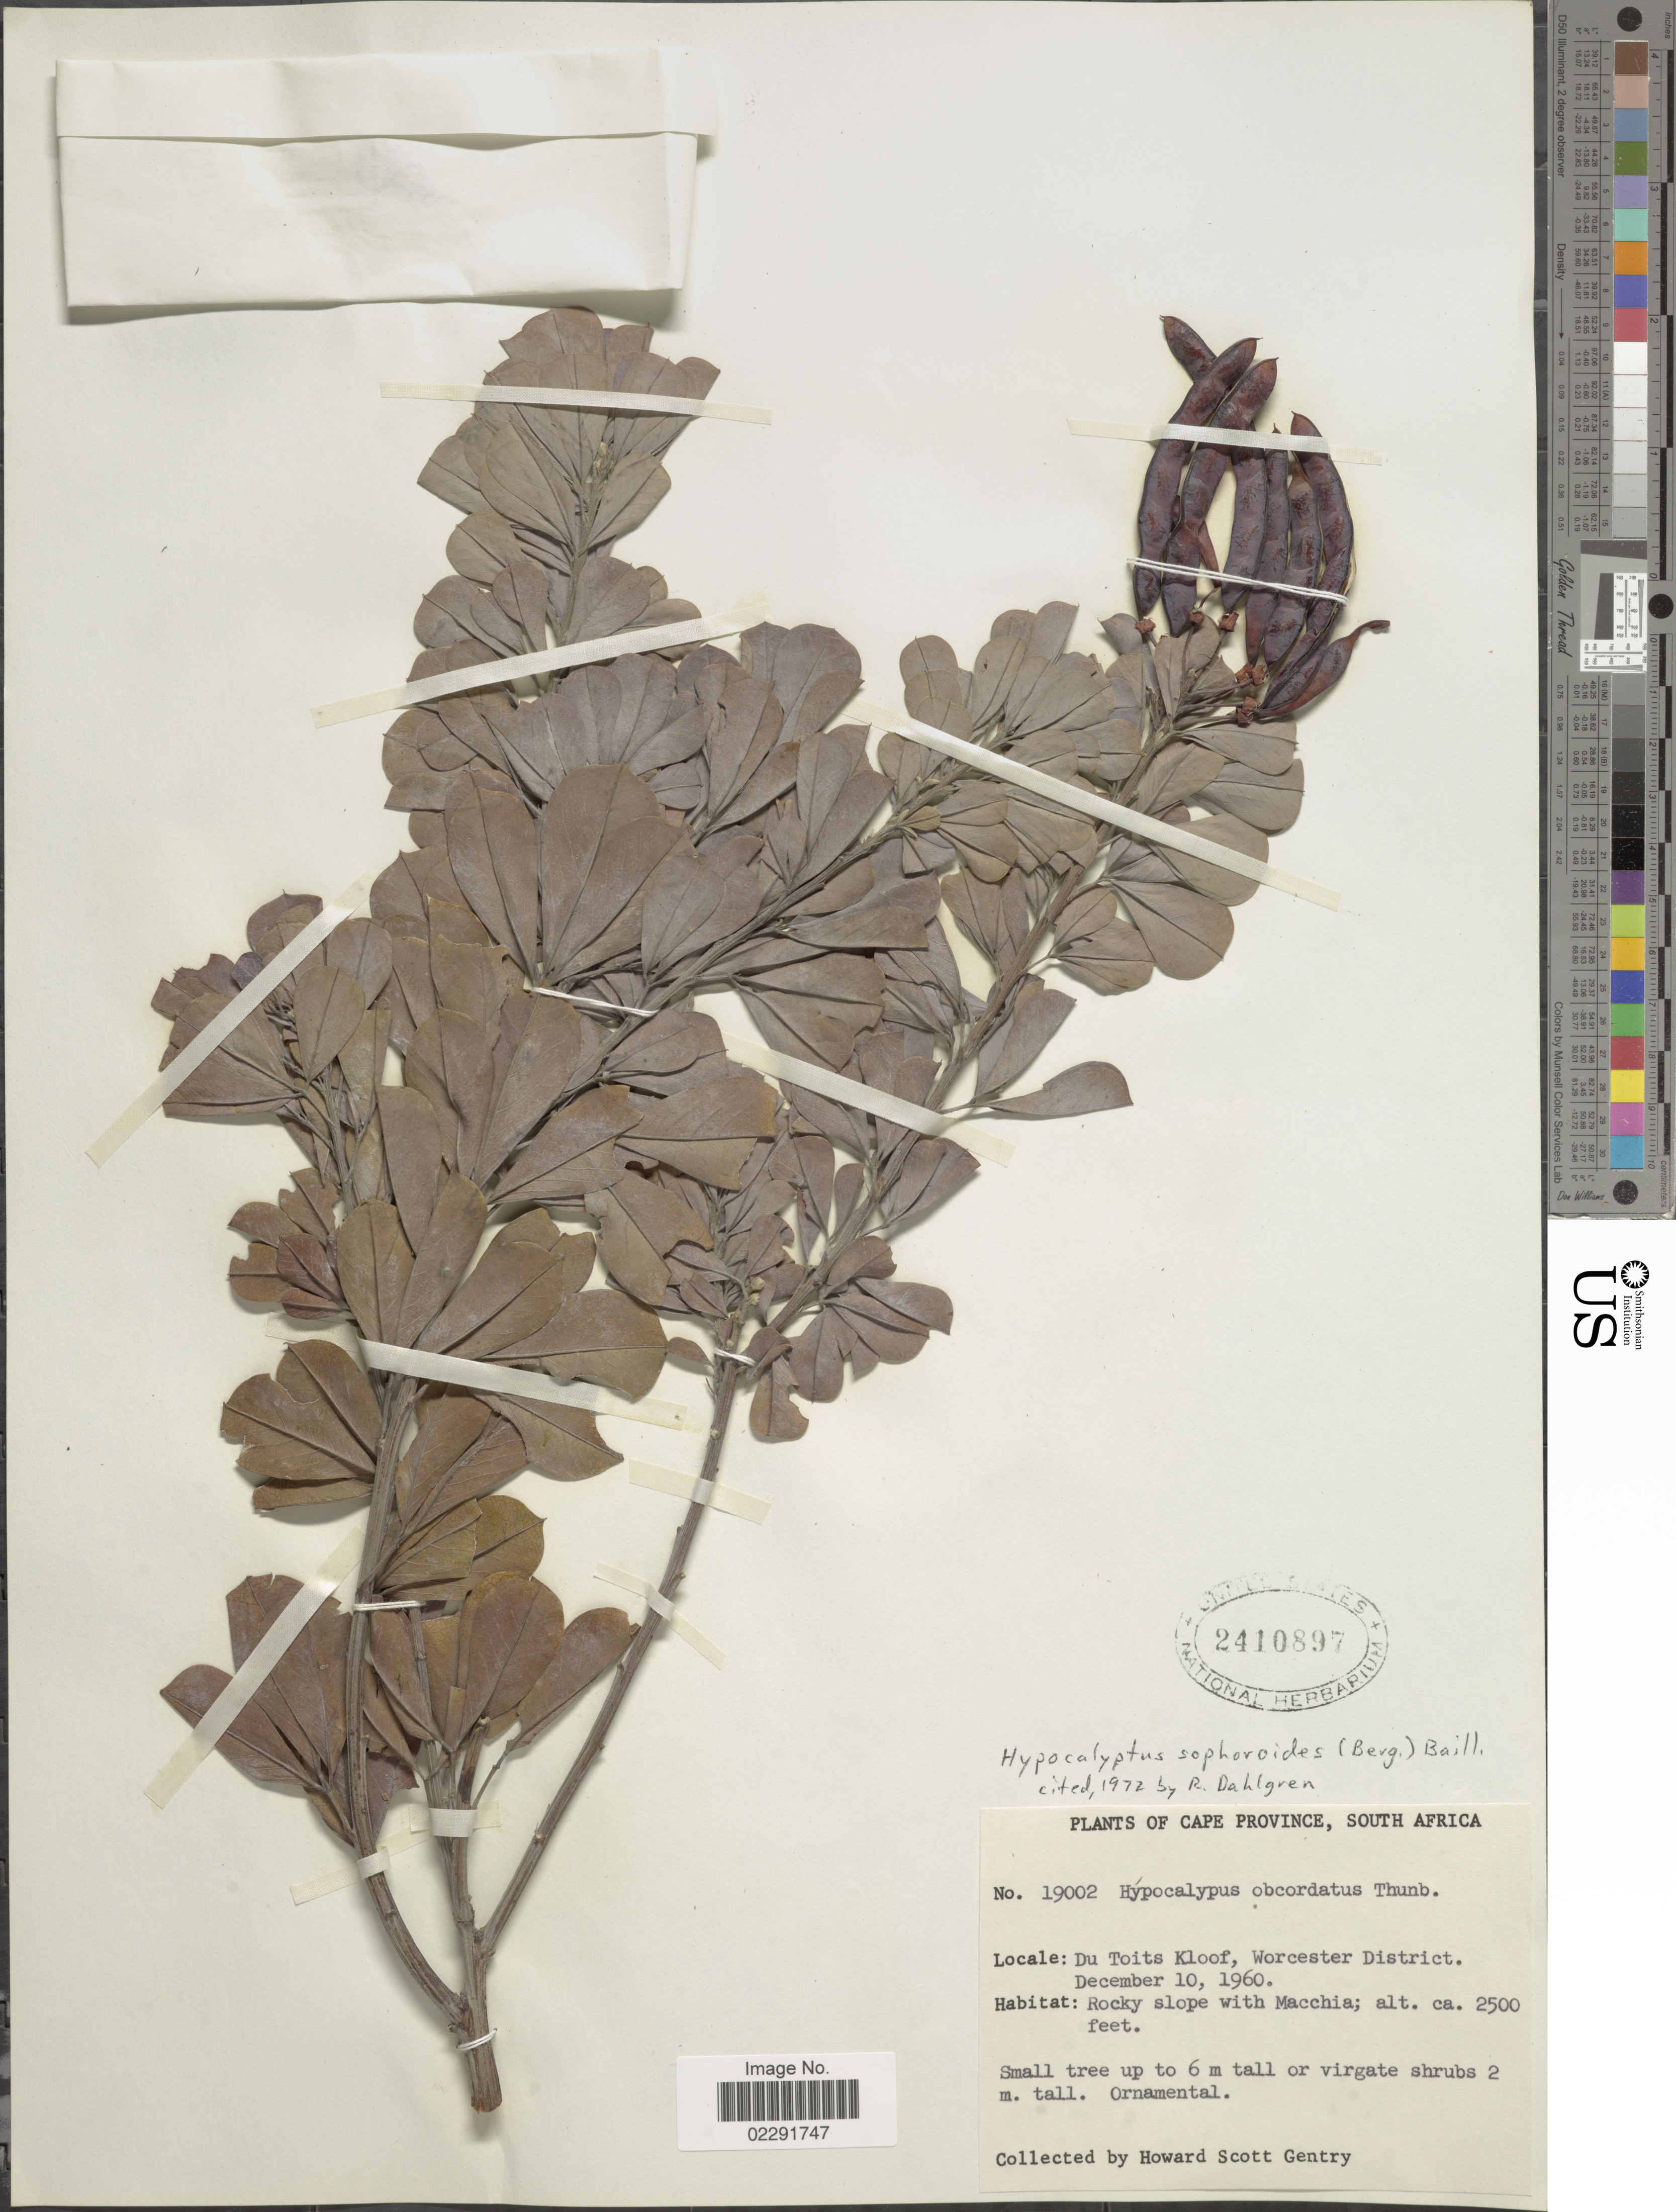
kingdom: Plantae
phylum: Tracheophyta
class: Magnoliopsida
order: Fabales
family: Fabaceae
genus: Hypocalyptus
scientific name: Hypocalyptus sophoroides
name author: (P.J. Bergius) Baill.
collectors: H. S. Gentry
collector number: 19002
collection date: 1960-12-10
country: South Africa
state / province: Western Cape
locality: Du Toits Kloof, Worcster District, rocky slope.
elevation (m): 762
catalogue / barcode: US 2410897